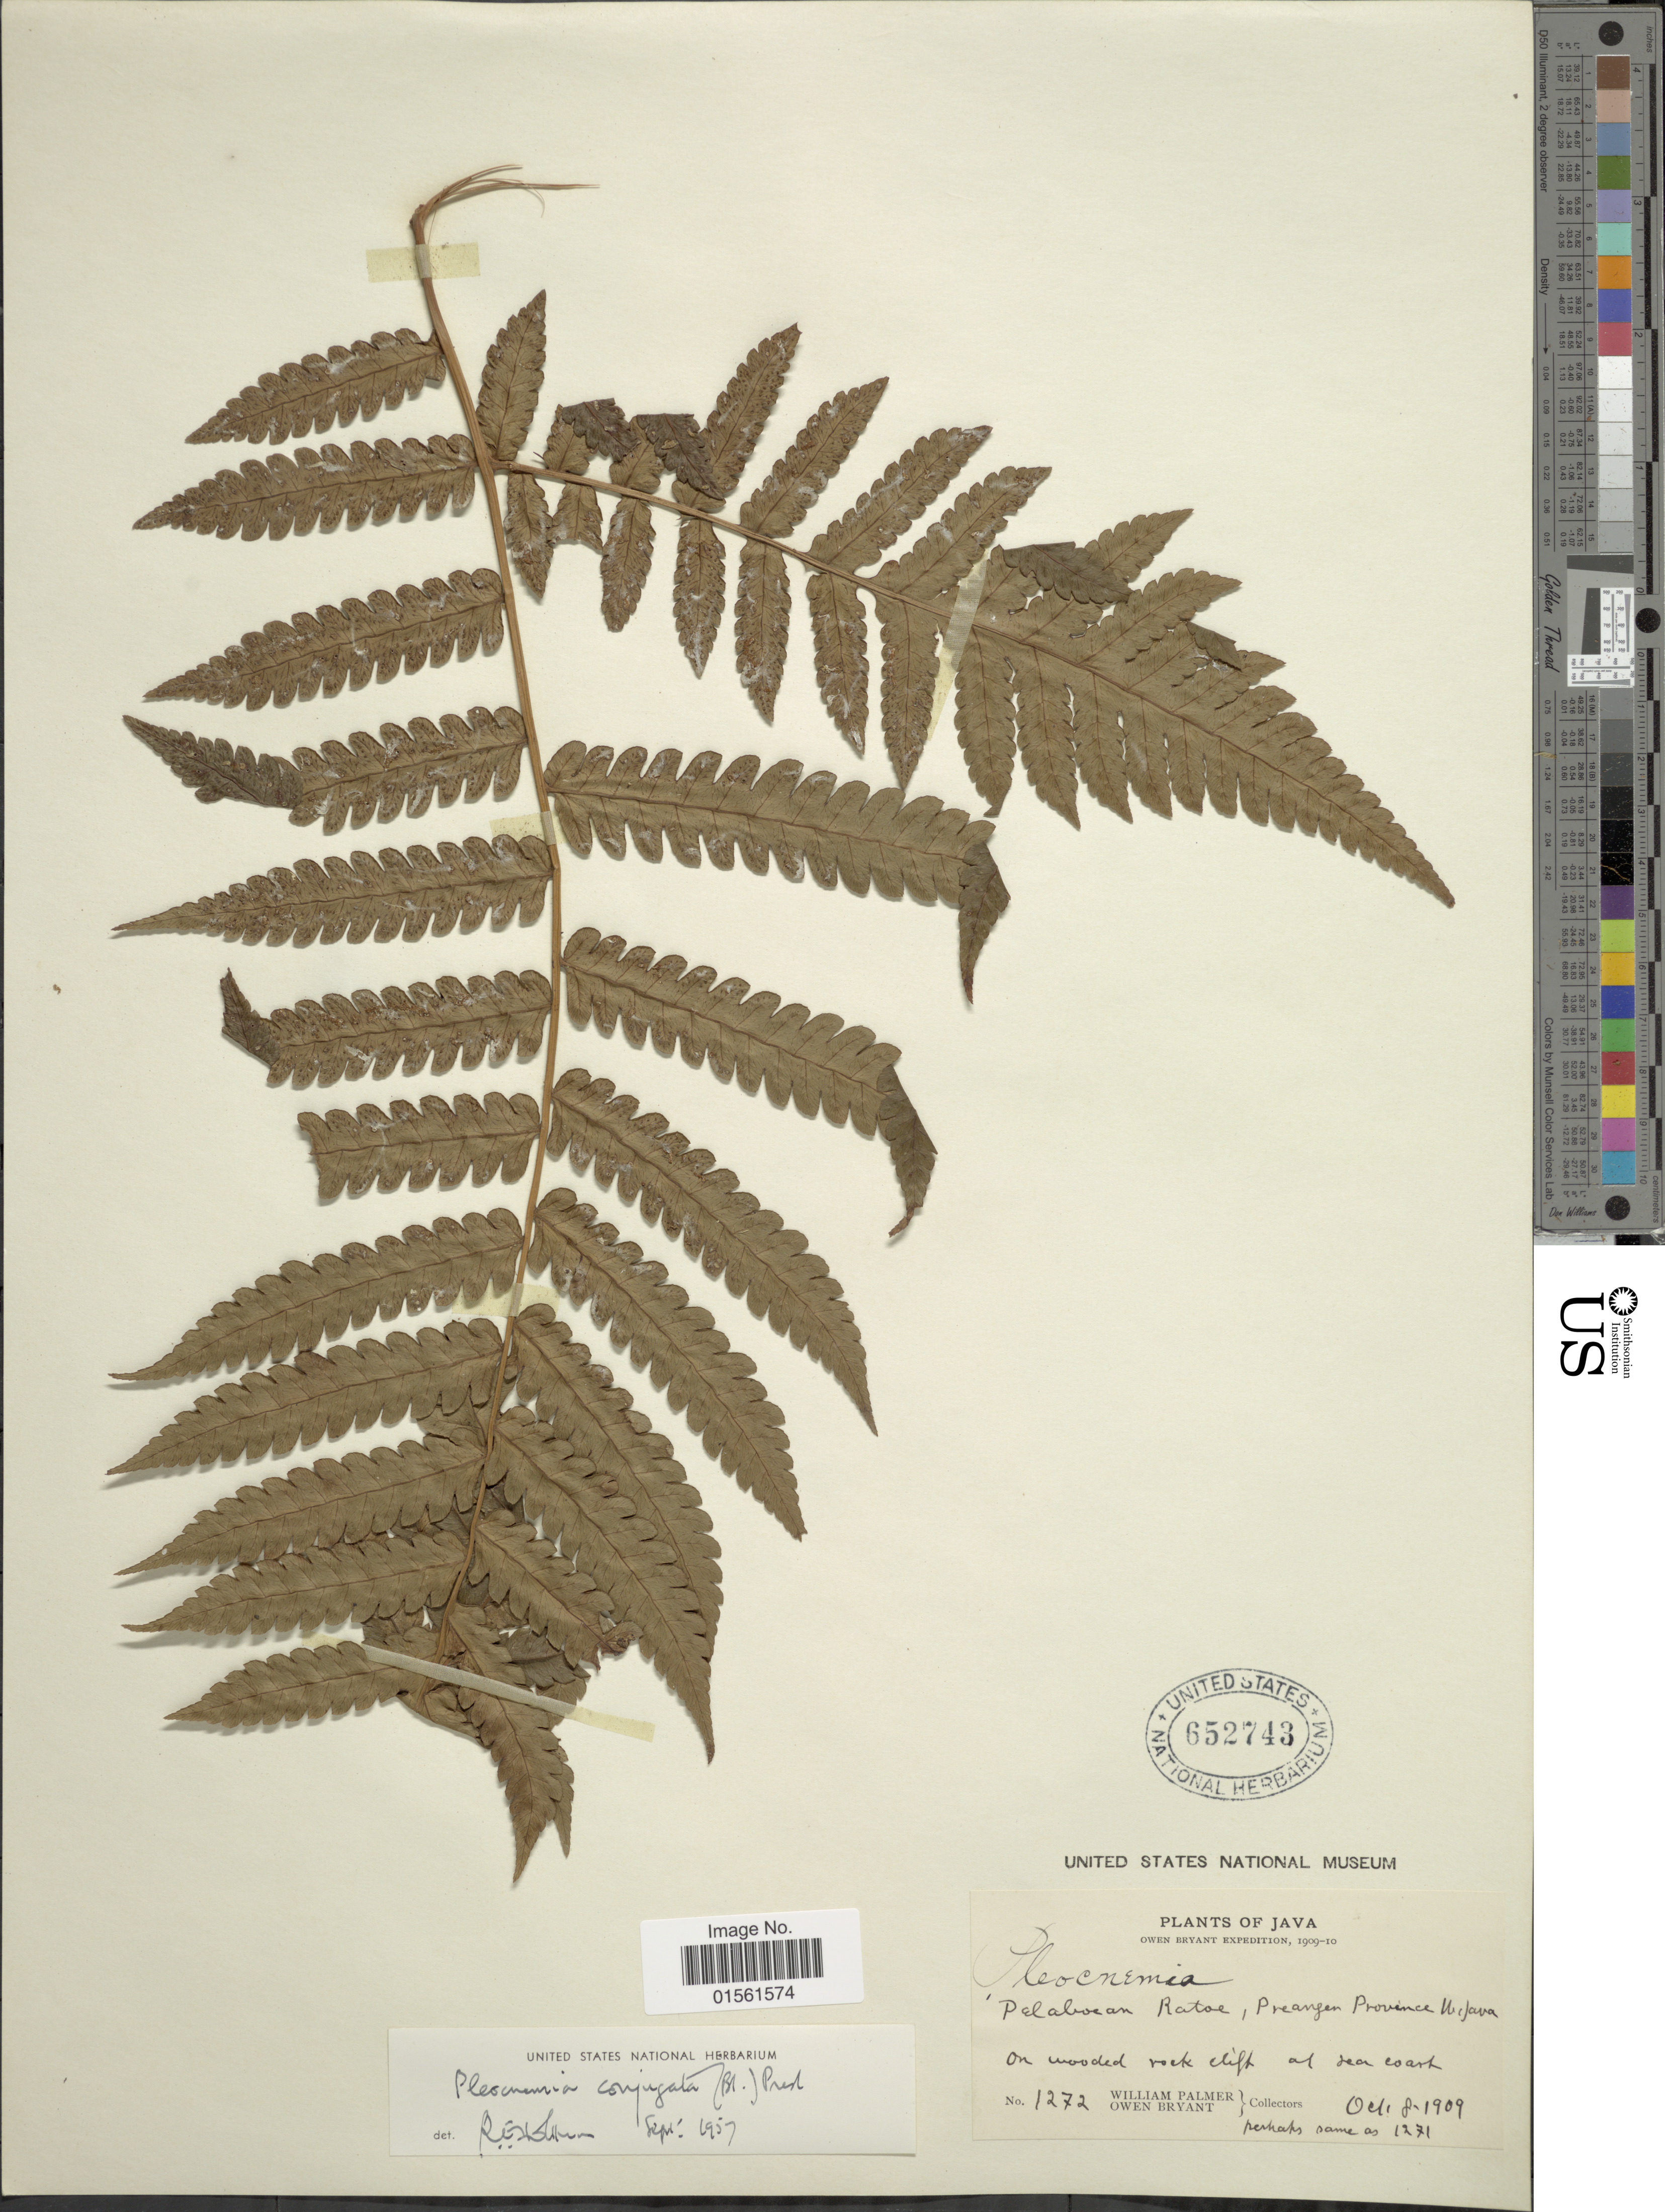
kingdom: Plantae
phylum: Tracheophyta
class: Polypodiopsida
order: Polypodiales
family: Dryopteridaceae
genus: Pleocnemia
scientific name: Pleocnemia conjugata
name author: (Blume) C. Presl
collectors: W. Palmer & O. Bryant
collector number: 1272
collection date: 1909-10-08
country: Indonesia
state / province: Java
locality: Java, Palaboean Ratoe, Preanger Province W. Java.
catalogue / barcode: US 652743